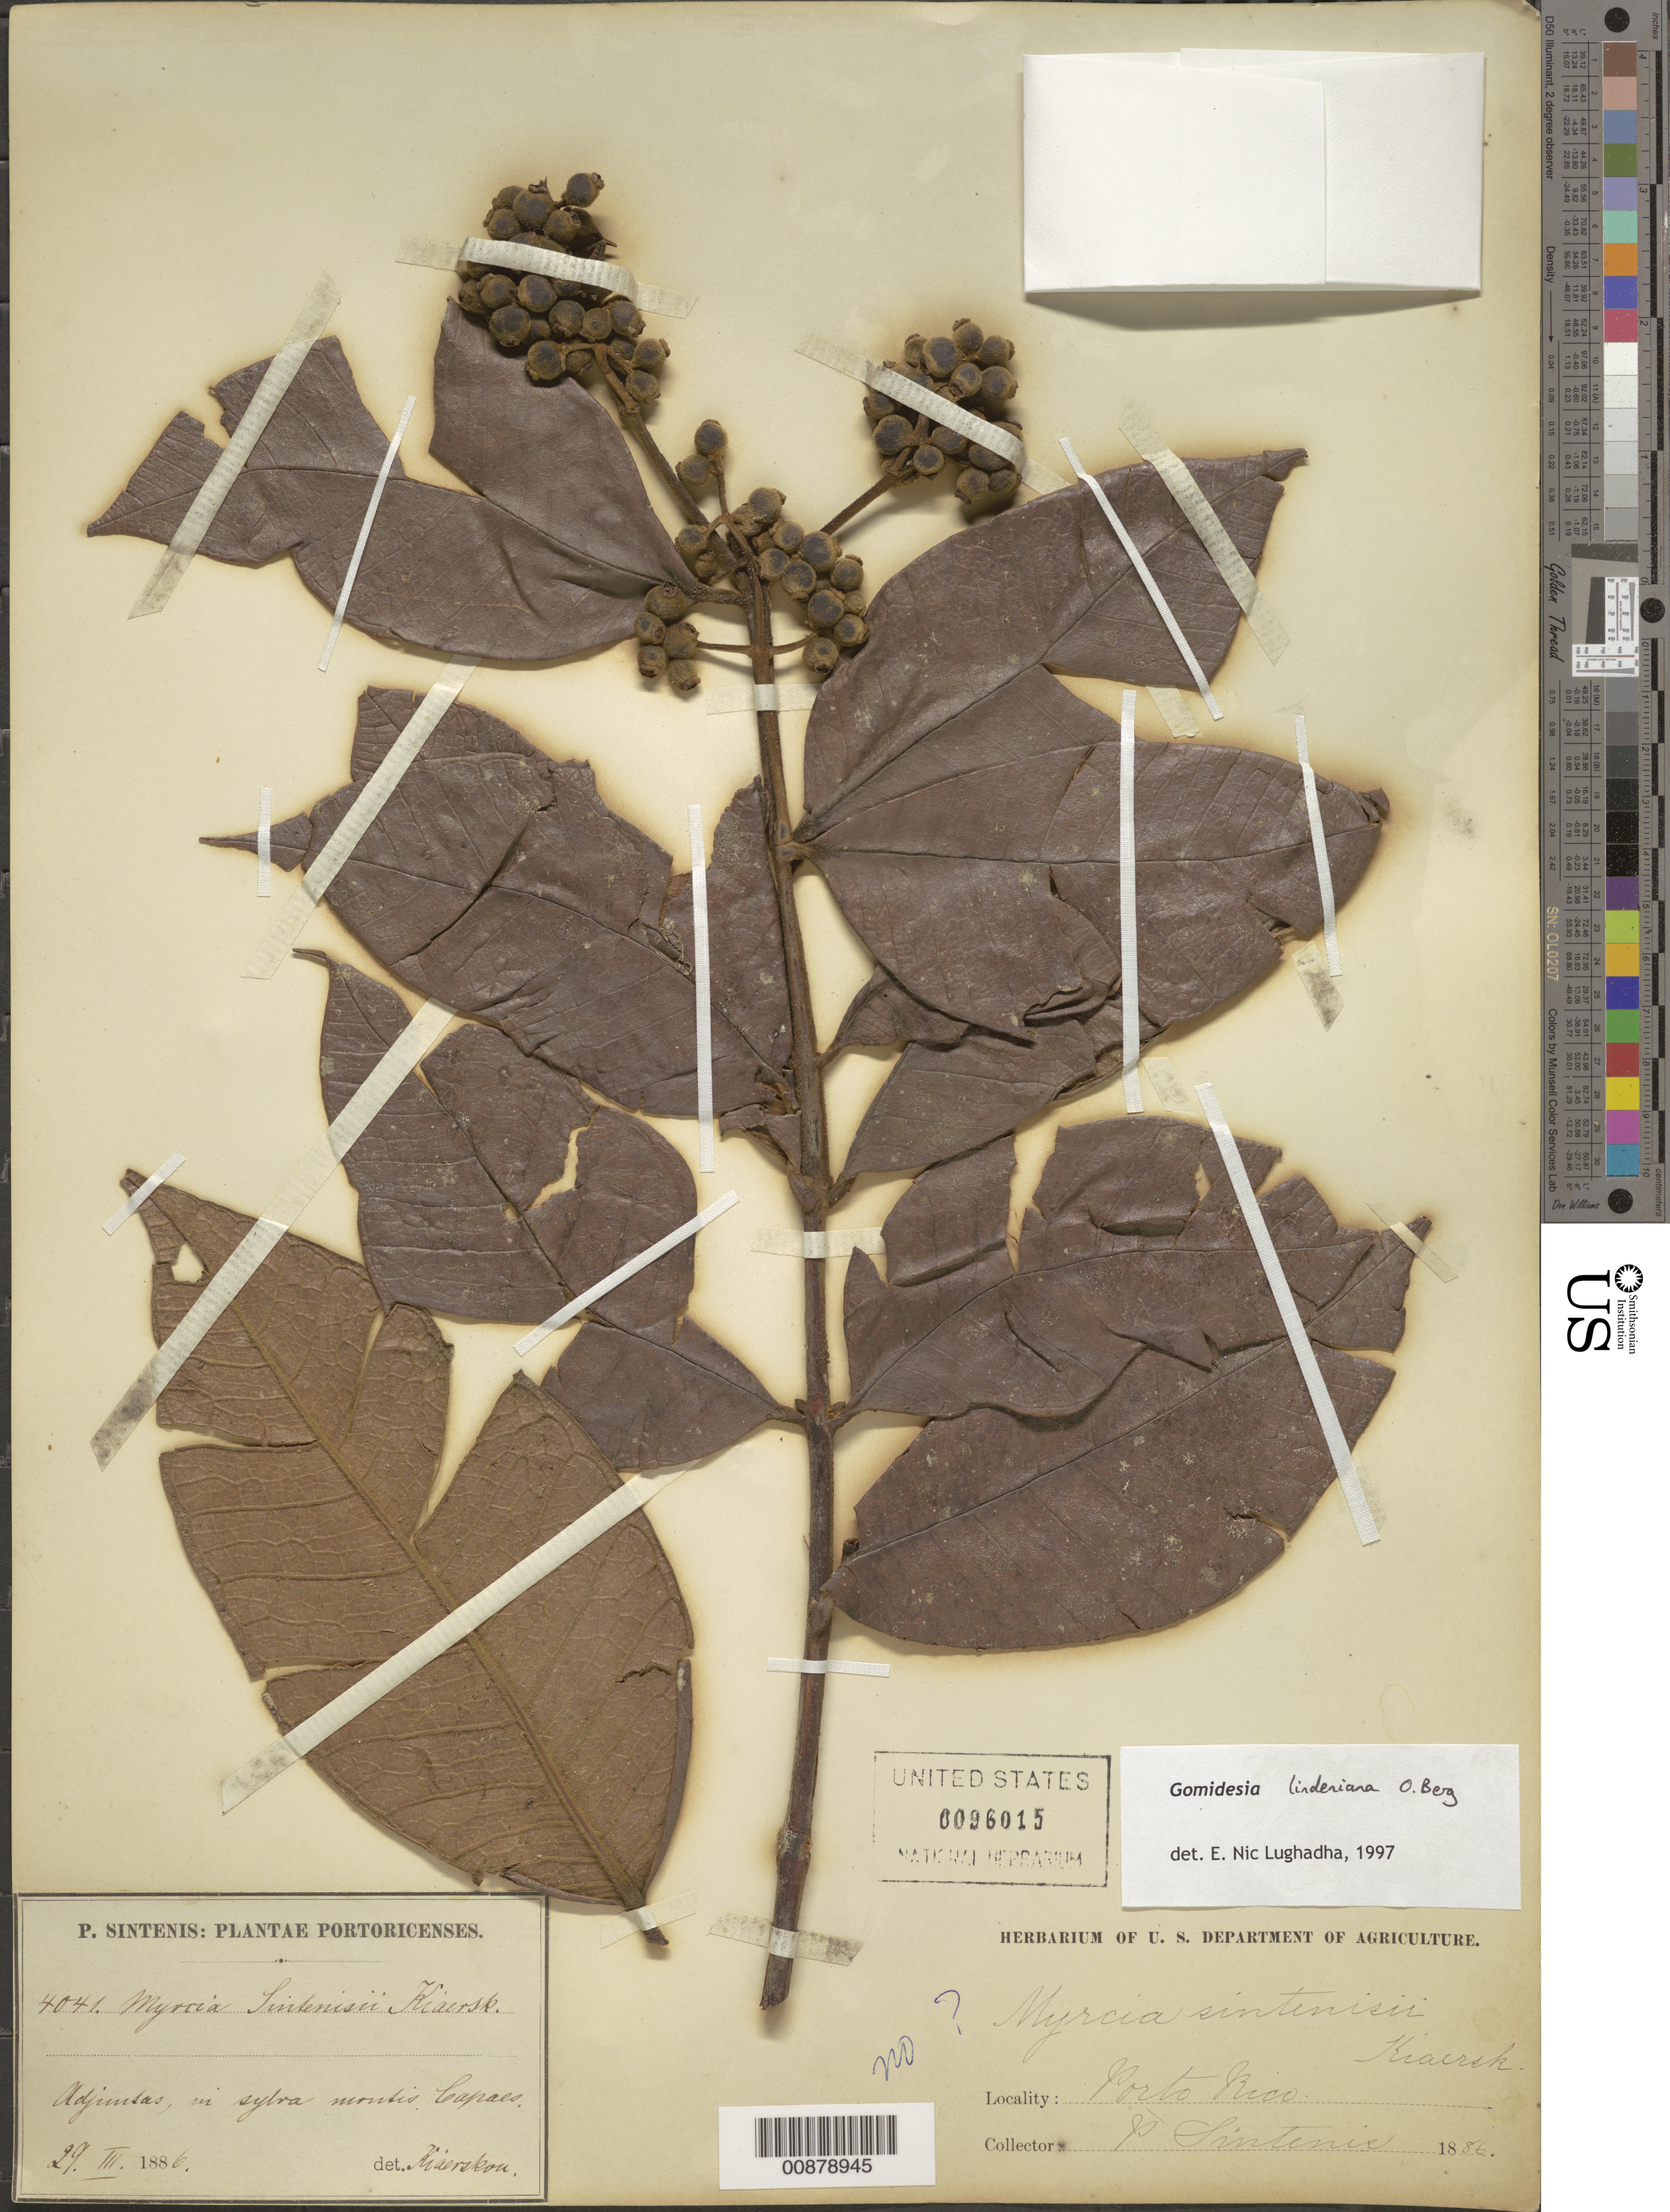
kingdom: Plantae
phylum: Tracheophyta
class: Magnoliopsida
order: Myrtales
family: Myrtaceae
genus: Myrcia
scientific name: Myrcia fenzliana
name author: O. Berg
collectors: P. Sintenis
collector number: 4041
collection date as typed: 29 Mar 1886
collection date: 1886-03-29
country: Puerto Rico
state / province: Adjuntas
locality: Adjuntas.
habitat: In sylva montis Capaes.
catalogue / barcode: US 96015